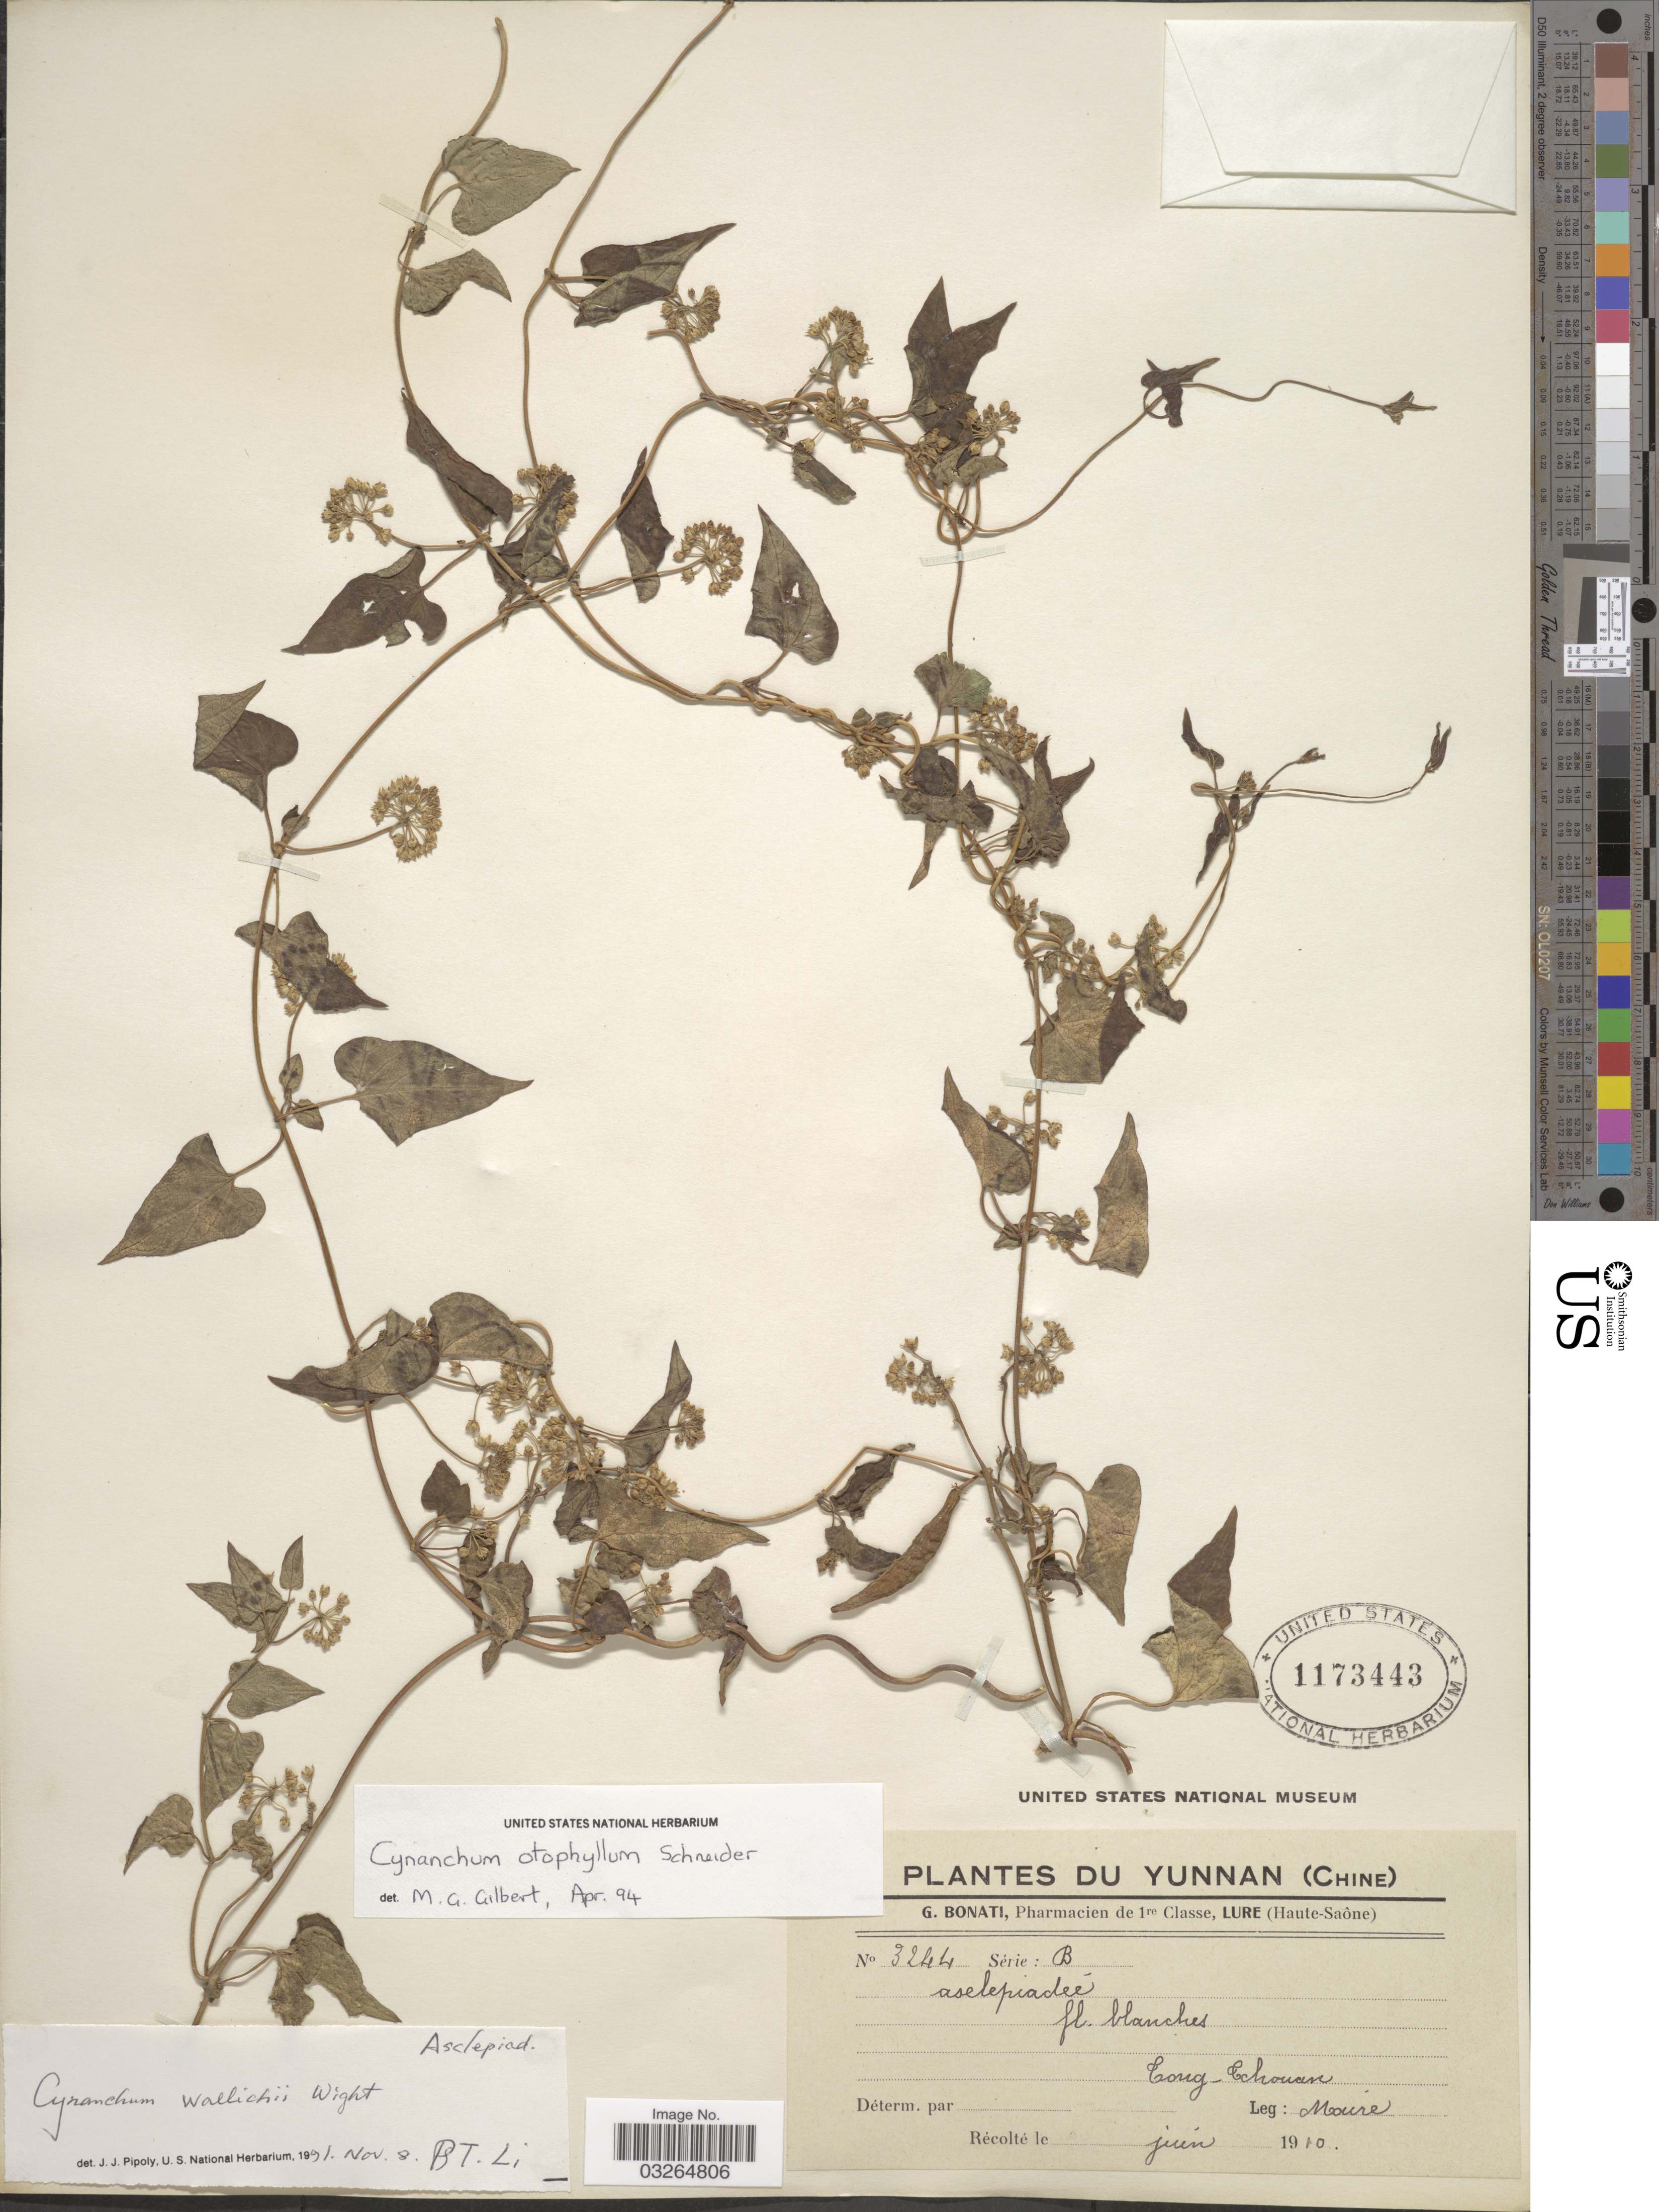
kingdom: Plantae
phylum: Tracheophyta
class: Magnoliopsida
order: Gentianales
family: Apocynaceae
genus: Cynanchum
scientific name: Cynanchum otophyllum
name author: C.K. Schneid. in Sarg.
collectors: Maire, --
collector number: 3244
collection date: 1910-06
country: China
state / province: Yunnan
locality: Tong-Tchouan.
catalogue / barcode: US 1173443